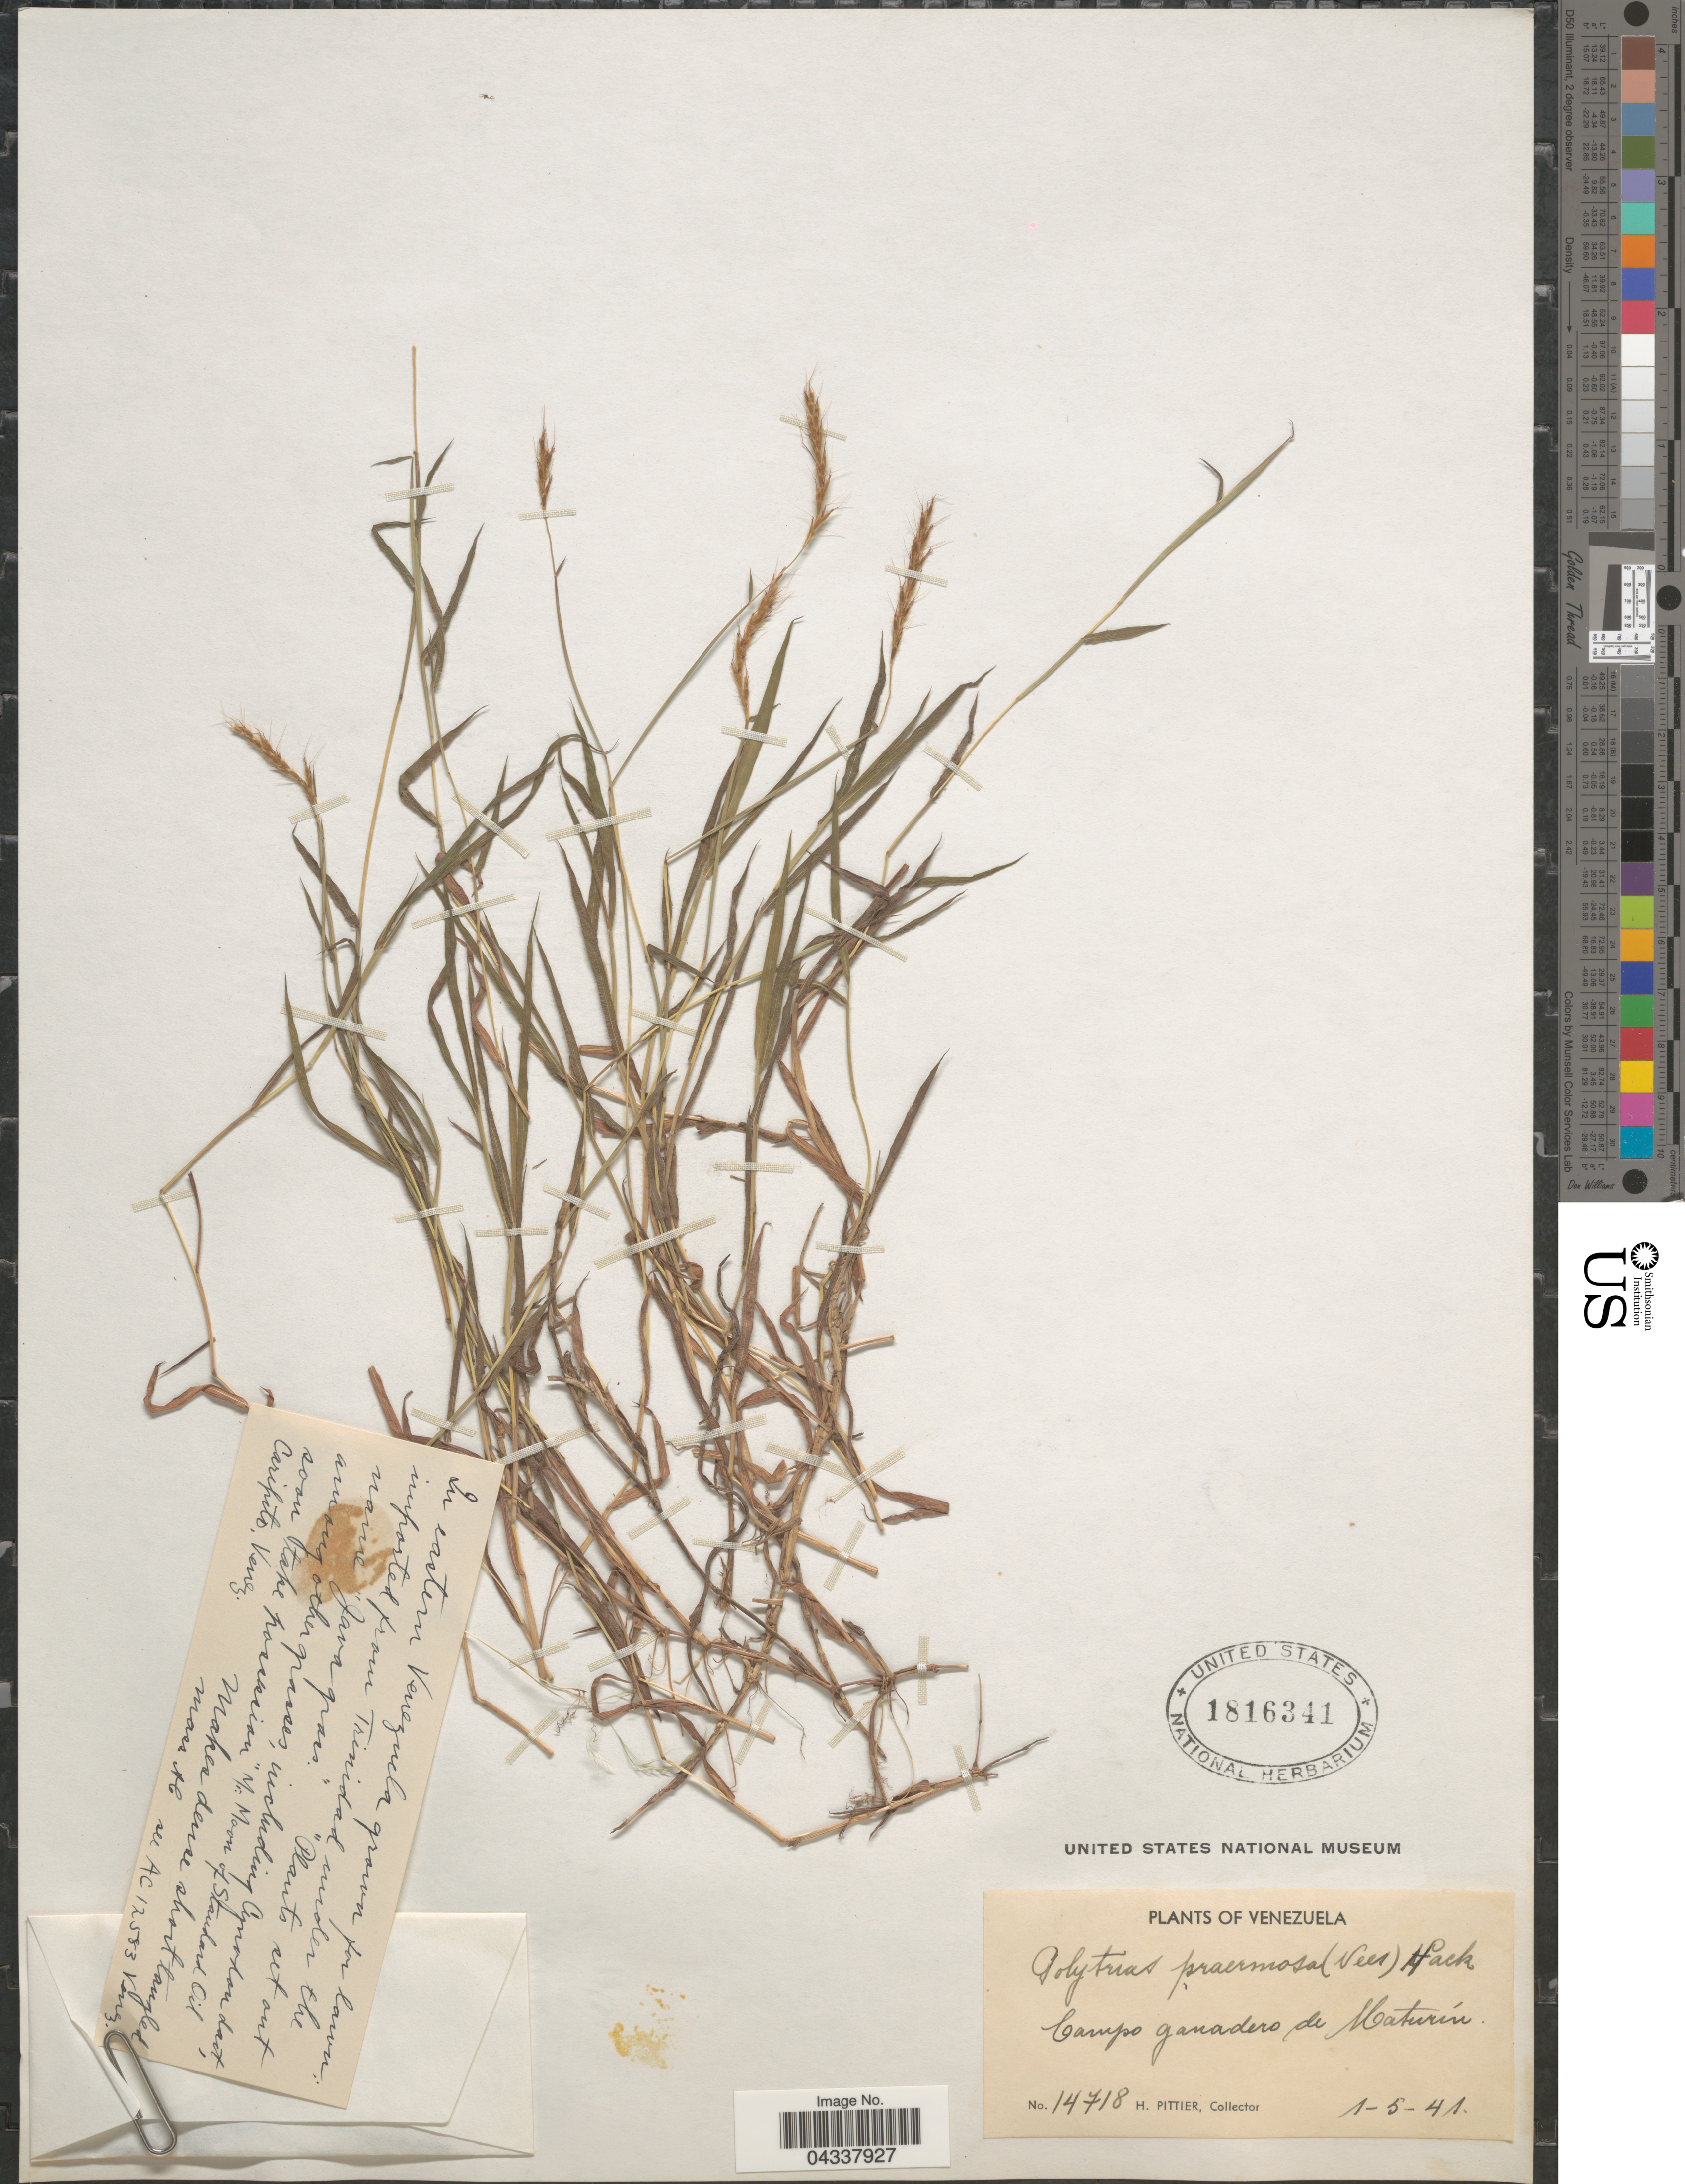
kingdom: Plantae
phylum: Tracheophyta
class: Liliopsida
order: Poales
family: Poaceae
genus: Polytrias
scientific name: Polytrias indica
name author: (Houtt.) Veldkamp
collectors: H. F. Pittier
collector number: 14718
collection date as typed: Transcribed d/m/y: 1/5/41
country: Venezuela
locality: Campo ganadero de Maturín.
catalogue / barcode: US 1816341